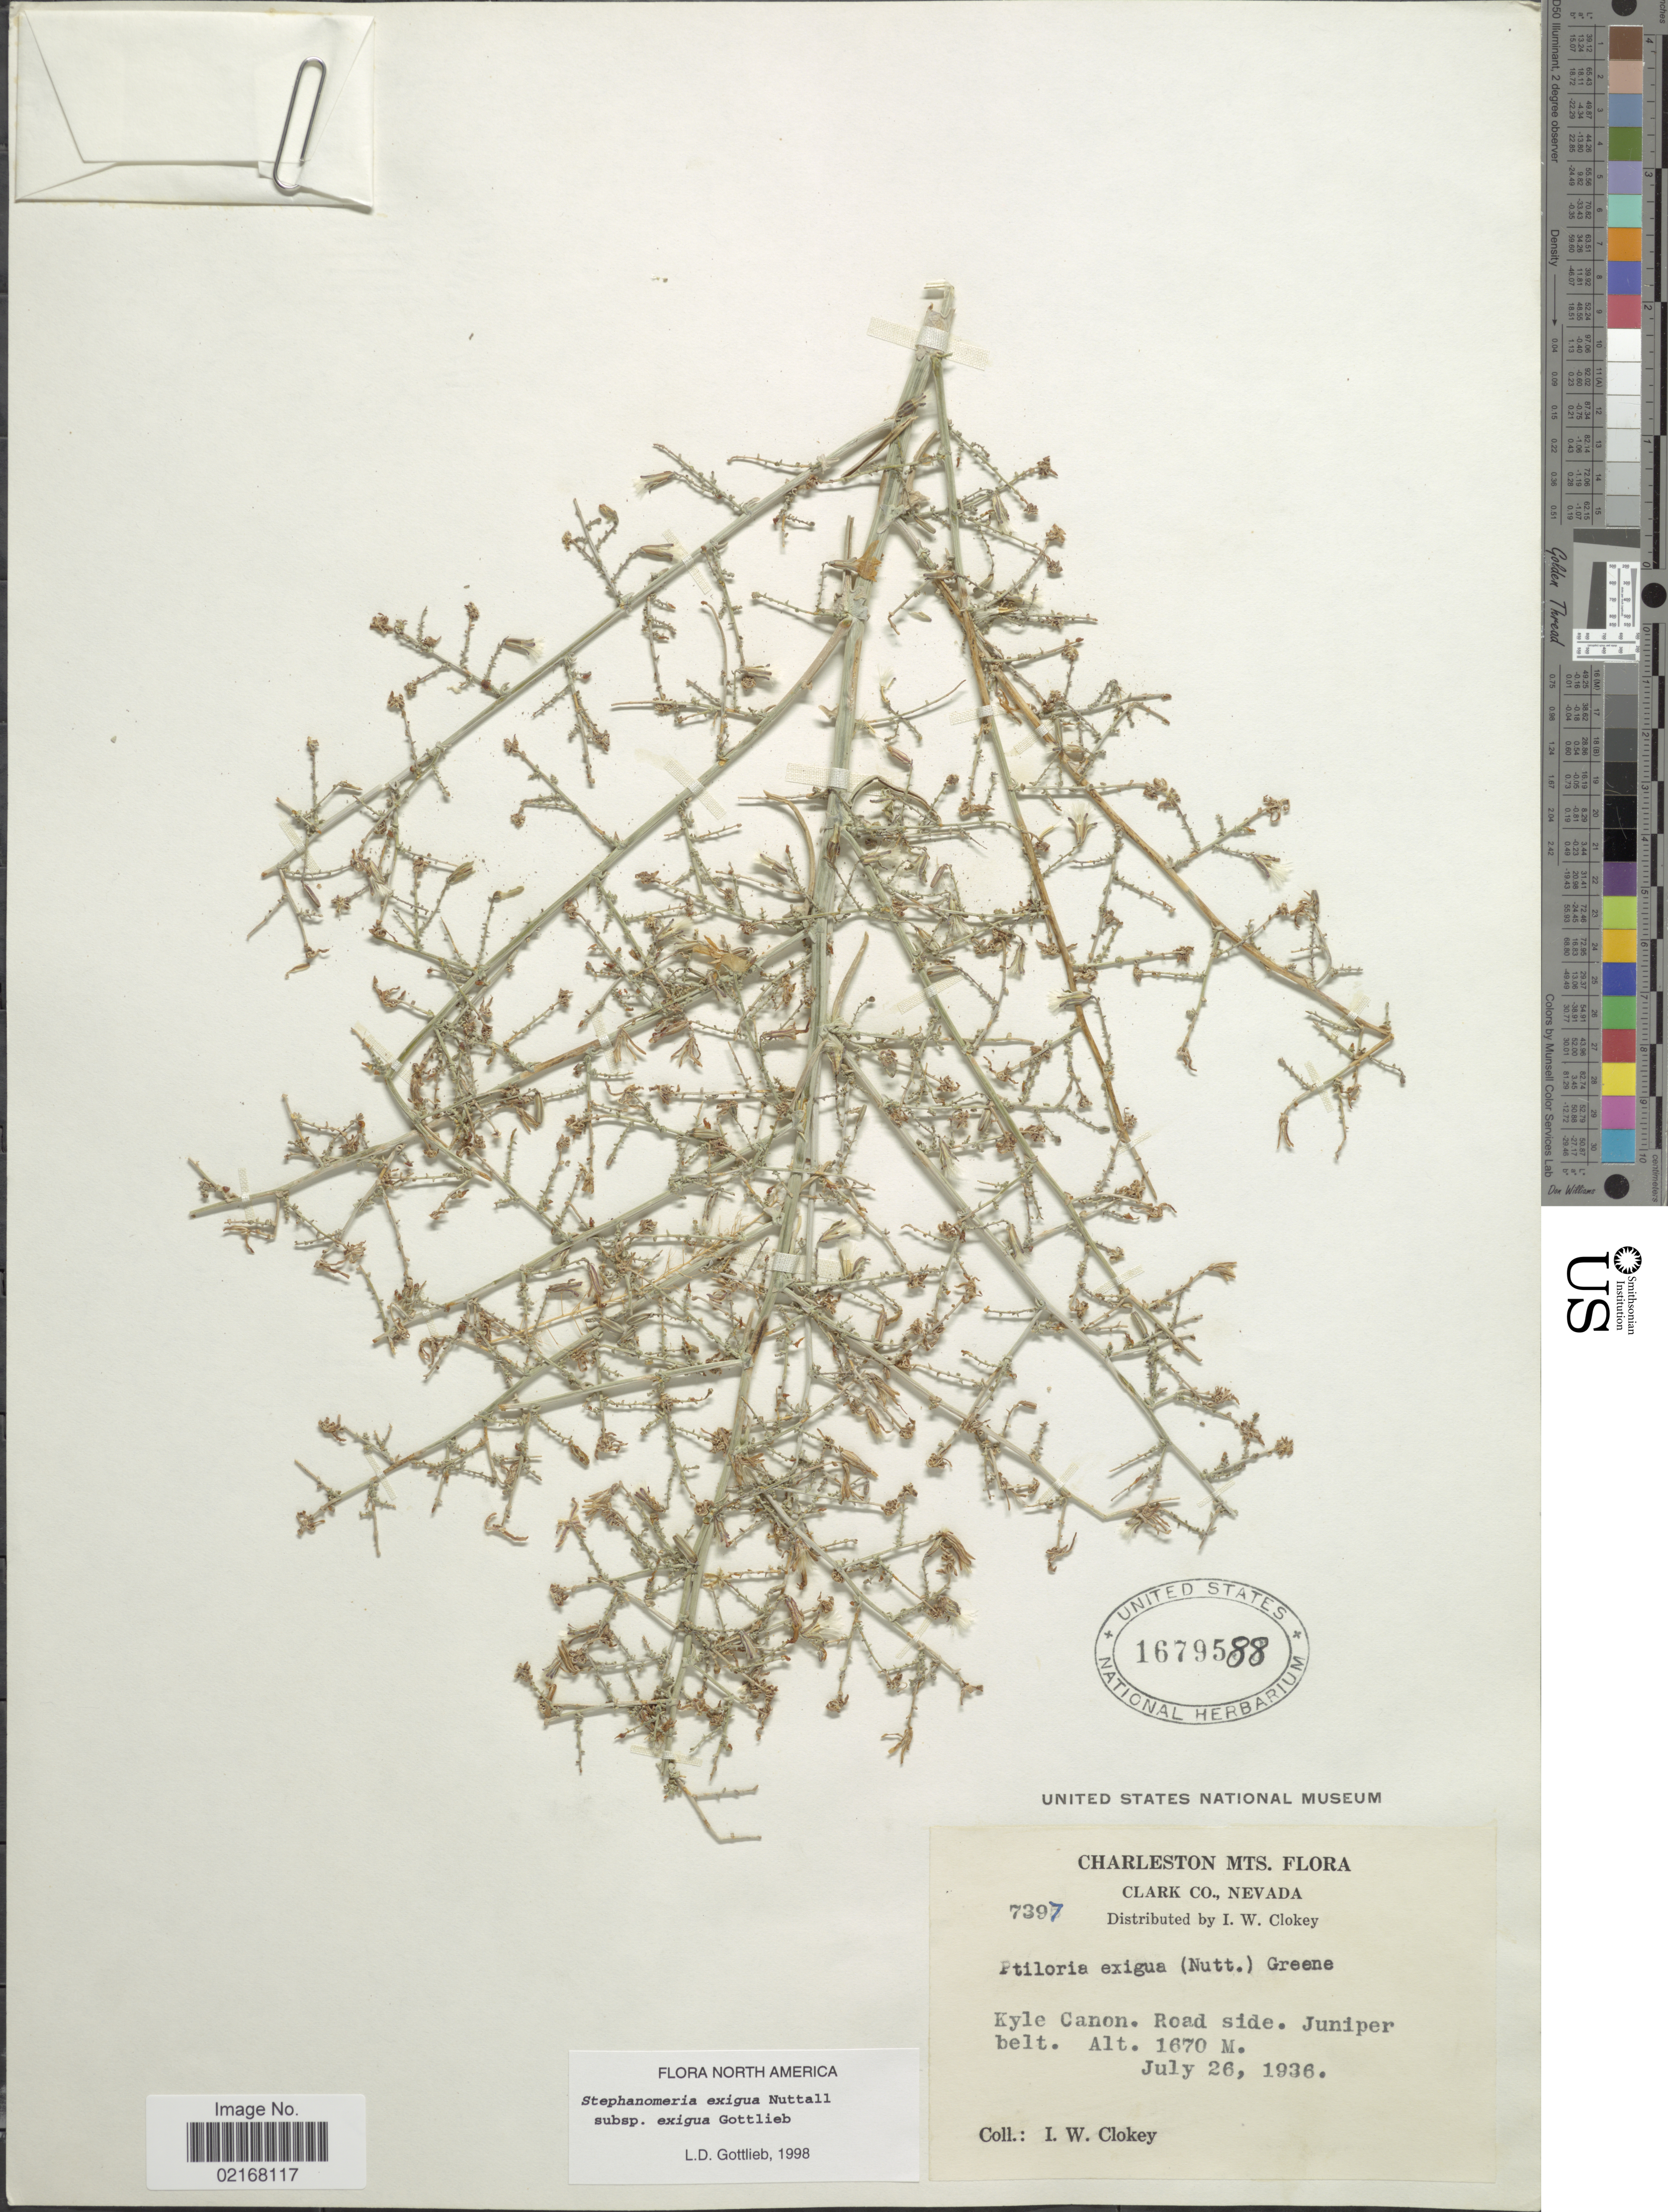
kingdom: Plantae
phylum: Tracheophyta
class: Magnoliopsida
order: Asterales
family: Asteraceae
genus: Stephanomeria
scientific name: Stephanomeria exigua subsp. exigua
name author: Nutt.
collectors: I. W. Clokey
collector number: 7397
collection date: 1936-07-26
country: United States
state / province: Nevada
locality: Charleston Mts. Clark Co., Nevada. Kyle Canon. Road side. Juniper belt.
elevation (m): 1670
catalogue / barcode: US 1679588